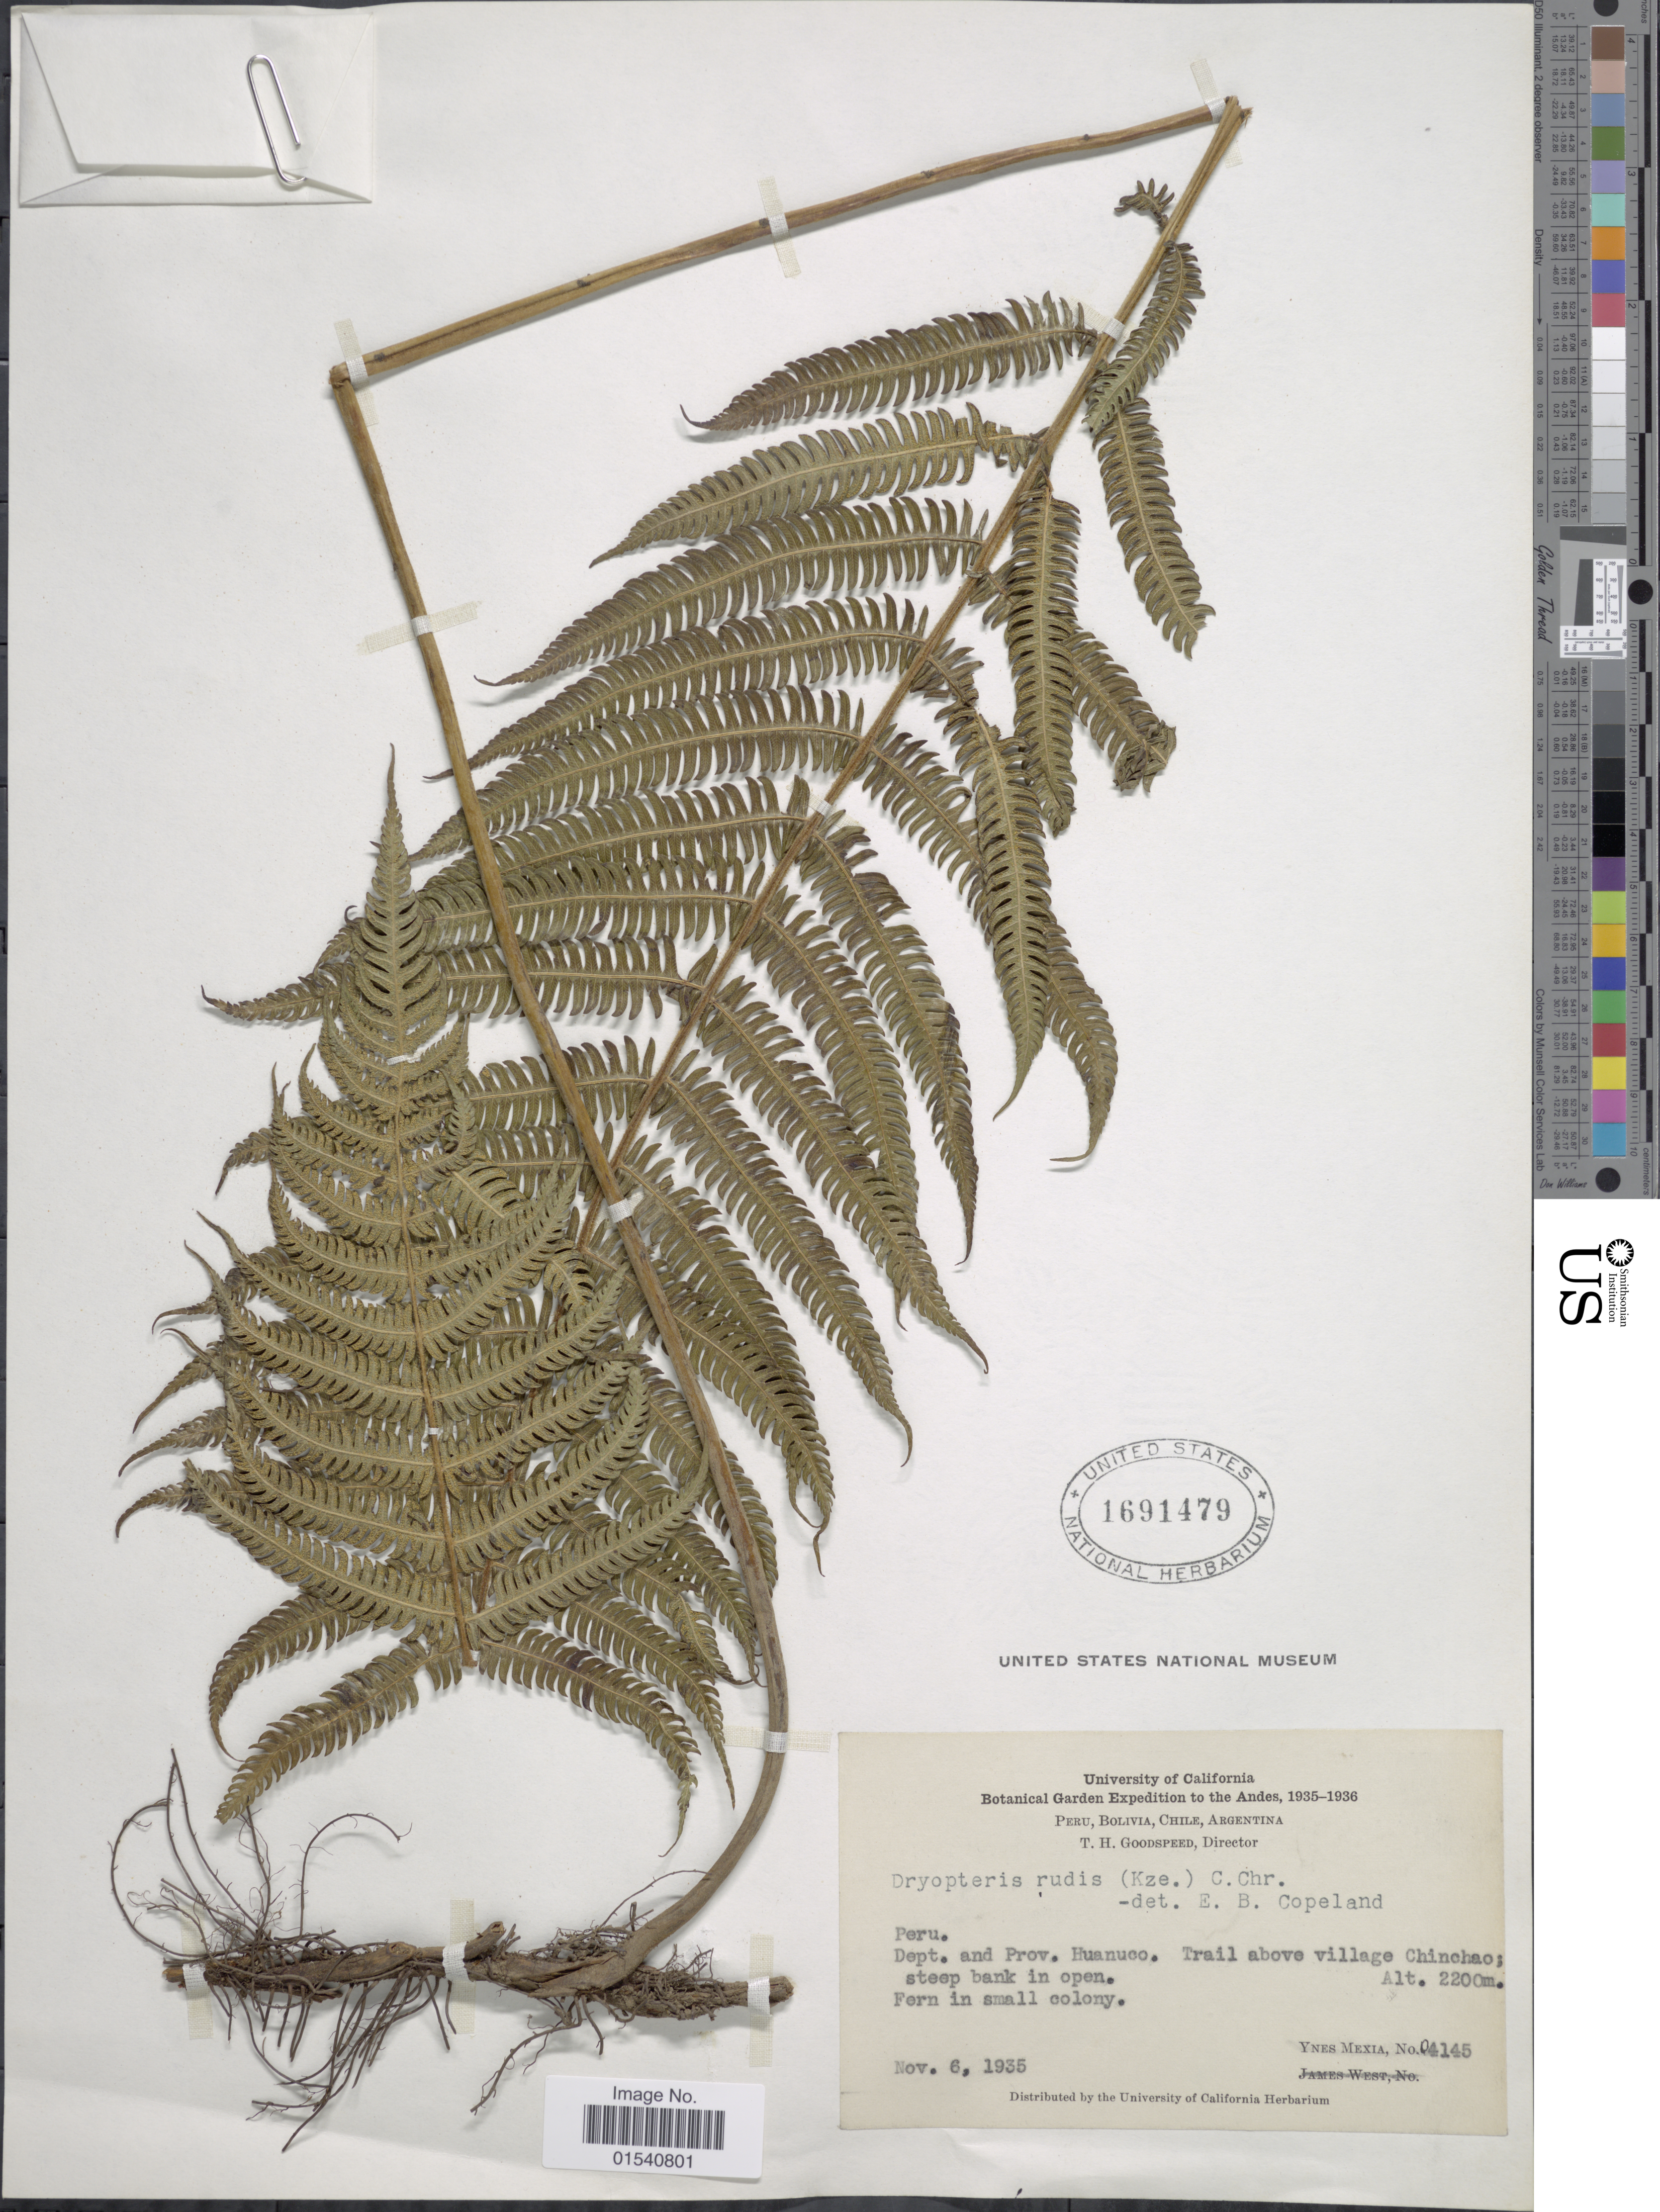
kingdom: Plantae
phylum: Tracheophyta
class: Polypodiopsida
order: Polypodiales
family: Thelypteridaceae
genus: Amauropelta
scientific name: Amauropelta rudis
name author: (Kunze) Pic. Serm.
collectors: Y. Mexia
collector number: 4145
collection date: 1935-11-06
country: Peru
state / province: Huánuco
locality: Dept. Huanuco. Trail above village Chinchao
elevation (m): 2200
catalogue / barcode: US 1691479